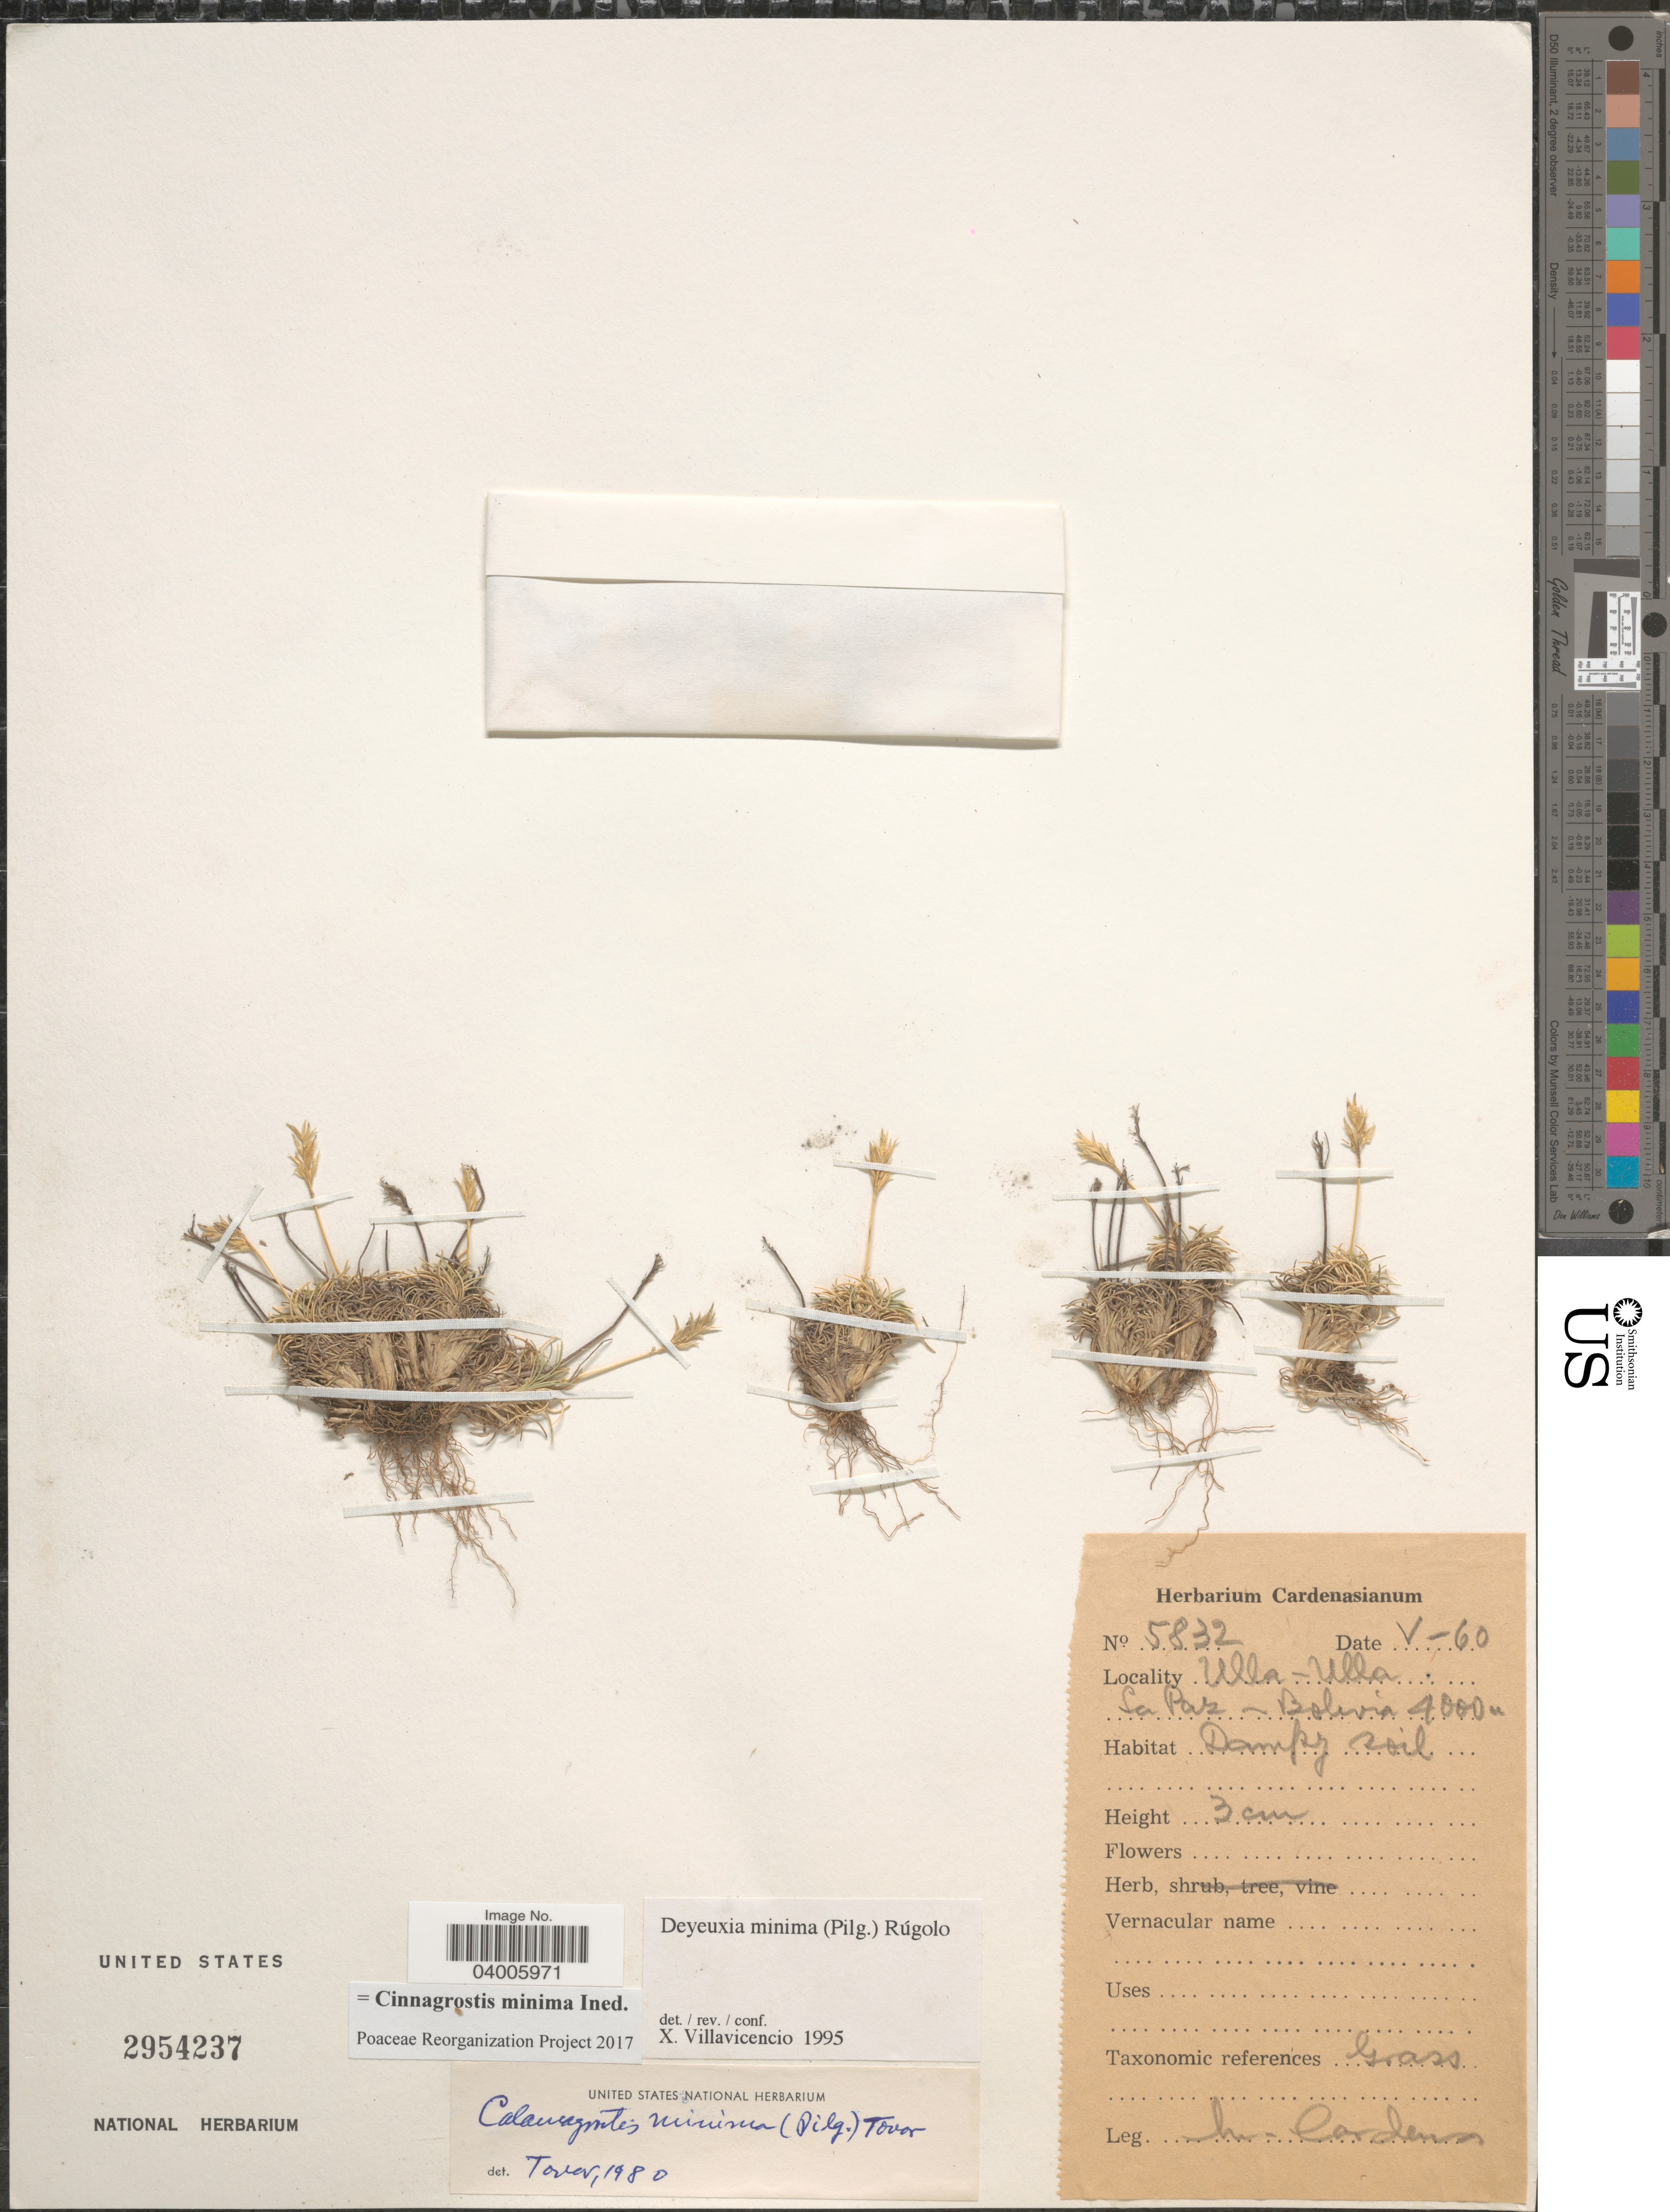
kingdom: Plantae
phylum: Tracheophyta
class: Liliopsida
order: Poales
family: Poaceae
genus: Cinnagrostis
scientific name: Cinnagrostis mollis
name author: (Pilg.) P.M. Peterson et al.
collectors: M. Cárdenas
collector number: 5832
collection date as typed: Transcribed d/m/y: /5/60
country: Bolivia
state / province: La Paz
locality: Ulla-Ulla.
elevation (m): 4000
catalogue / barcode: US 2954237